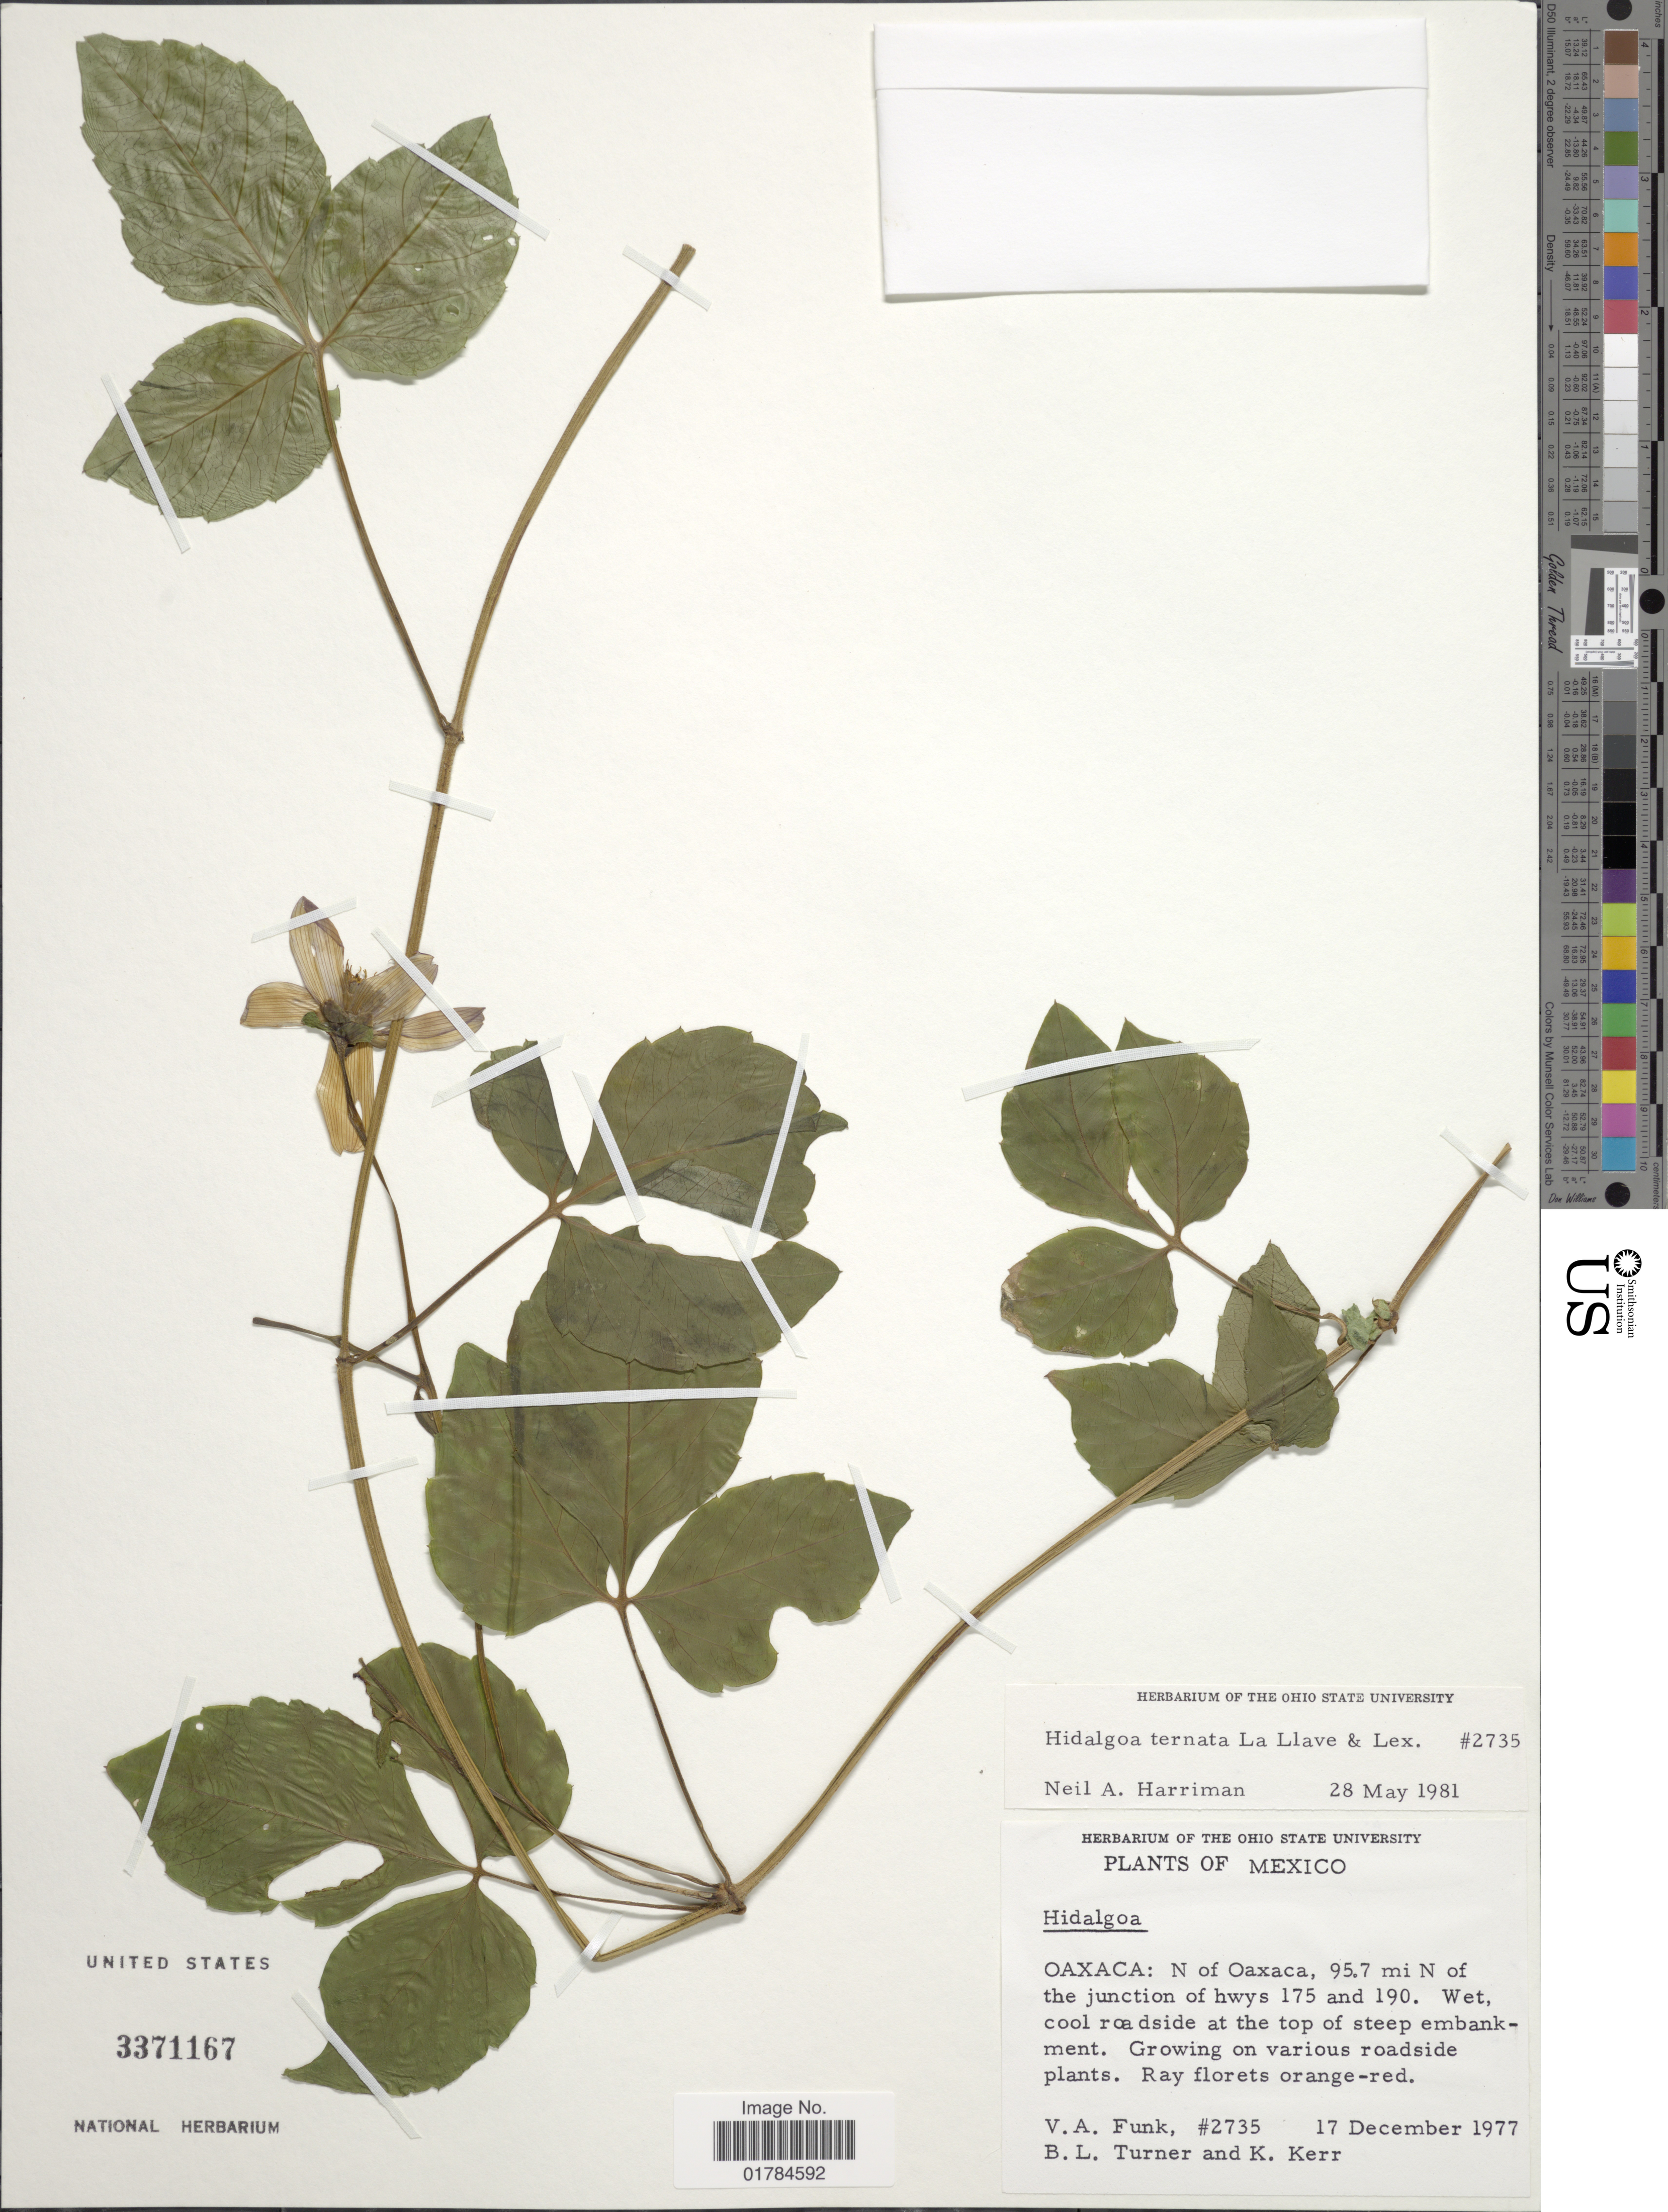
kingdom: Plantae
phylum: Tracheophyta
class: Magnoliopsida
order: Asterales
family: Asteraceae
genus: Hidalgoa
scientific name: Hidalgoa ternata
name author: La Llave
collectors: V. Funk, B. L. Turner & K. Kerr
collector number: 2735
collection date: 1977-12-17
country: Mexico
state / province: Oaxaca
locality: N of Oaxaca, 95.7 mi N of the junction of hwys 175 and 190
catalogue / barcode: US 3371167